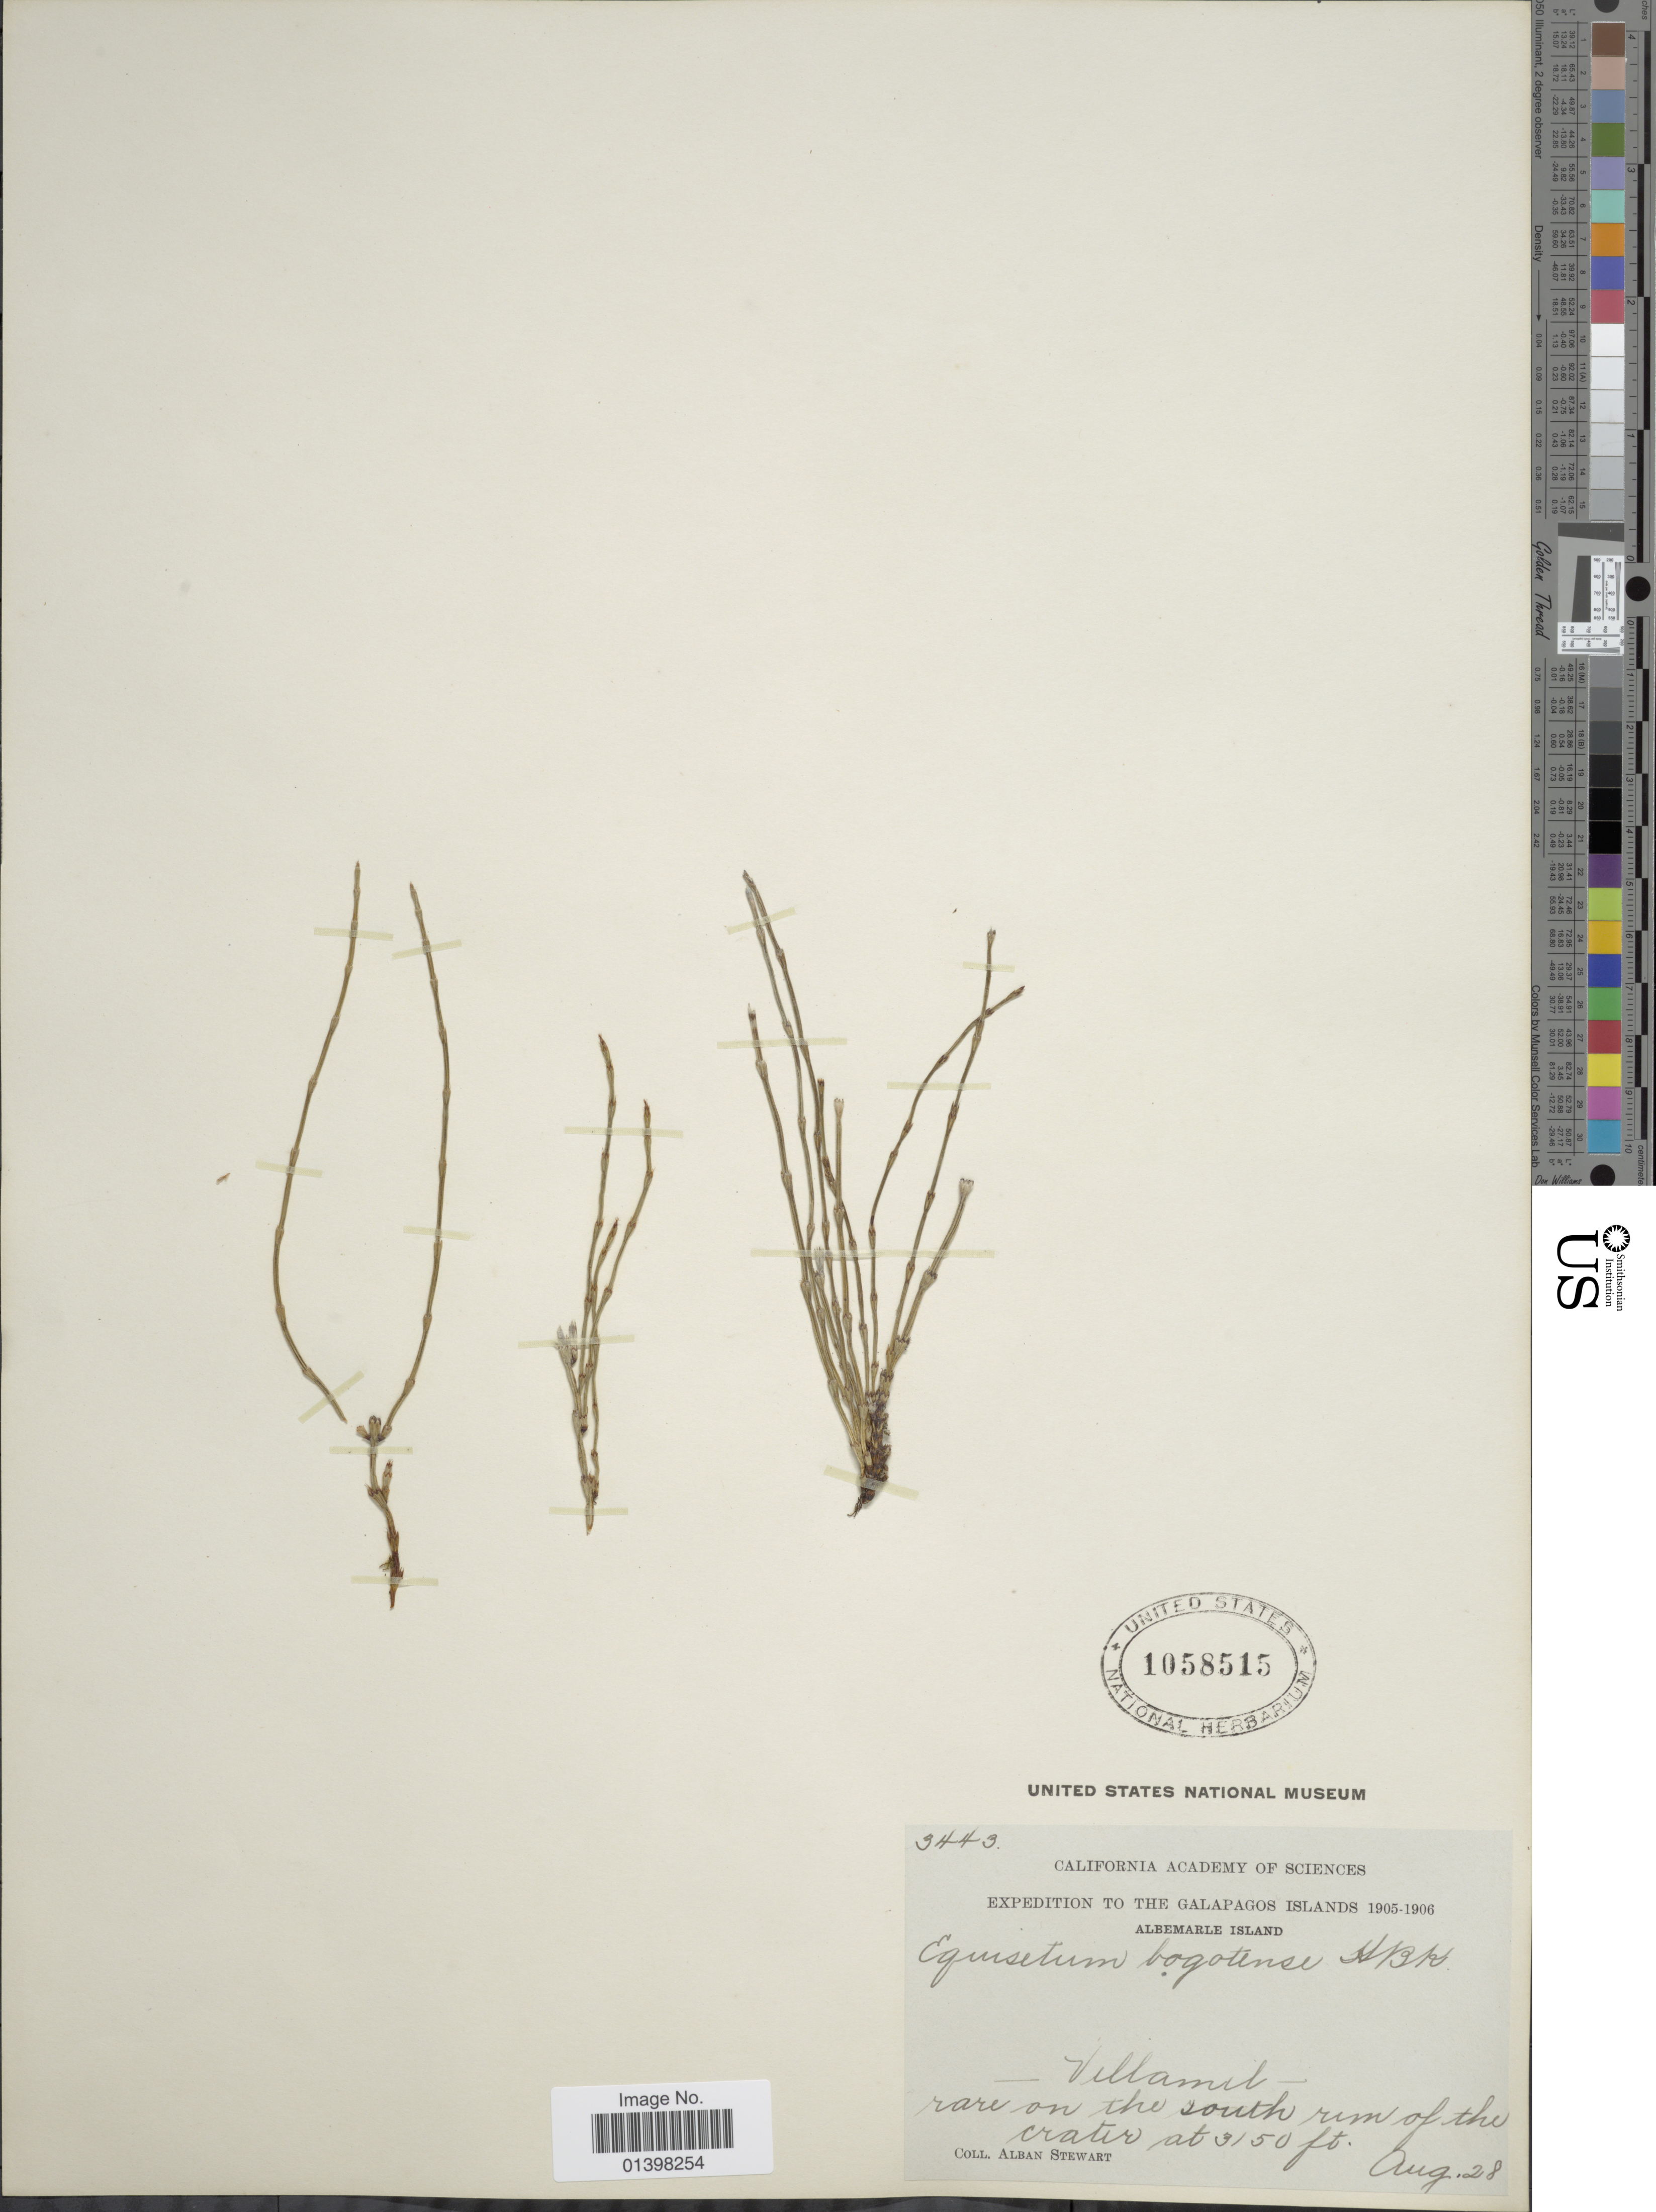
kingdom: Plantae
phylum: Tracheophyta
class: Polypodiopsida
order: Equisetales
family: Equisetaceae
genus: Equisetum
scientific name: Equisetum bogotense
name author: Kunth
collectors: A. Stewart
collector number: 3443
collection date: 1905-08-28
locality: Albemarle Island, -Villamill-, rare on the south rim of the crater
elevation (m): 960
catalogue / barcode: US 1058515